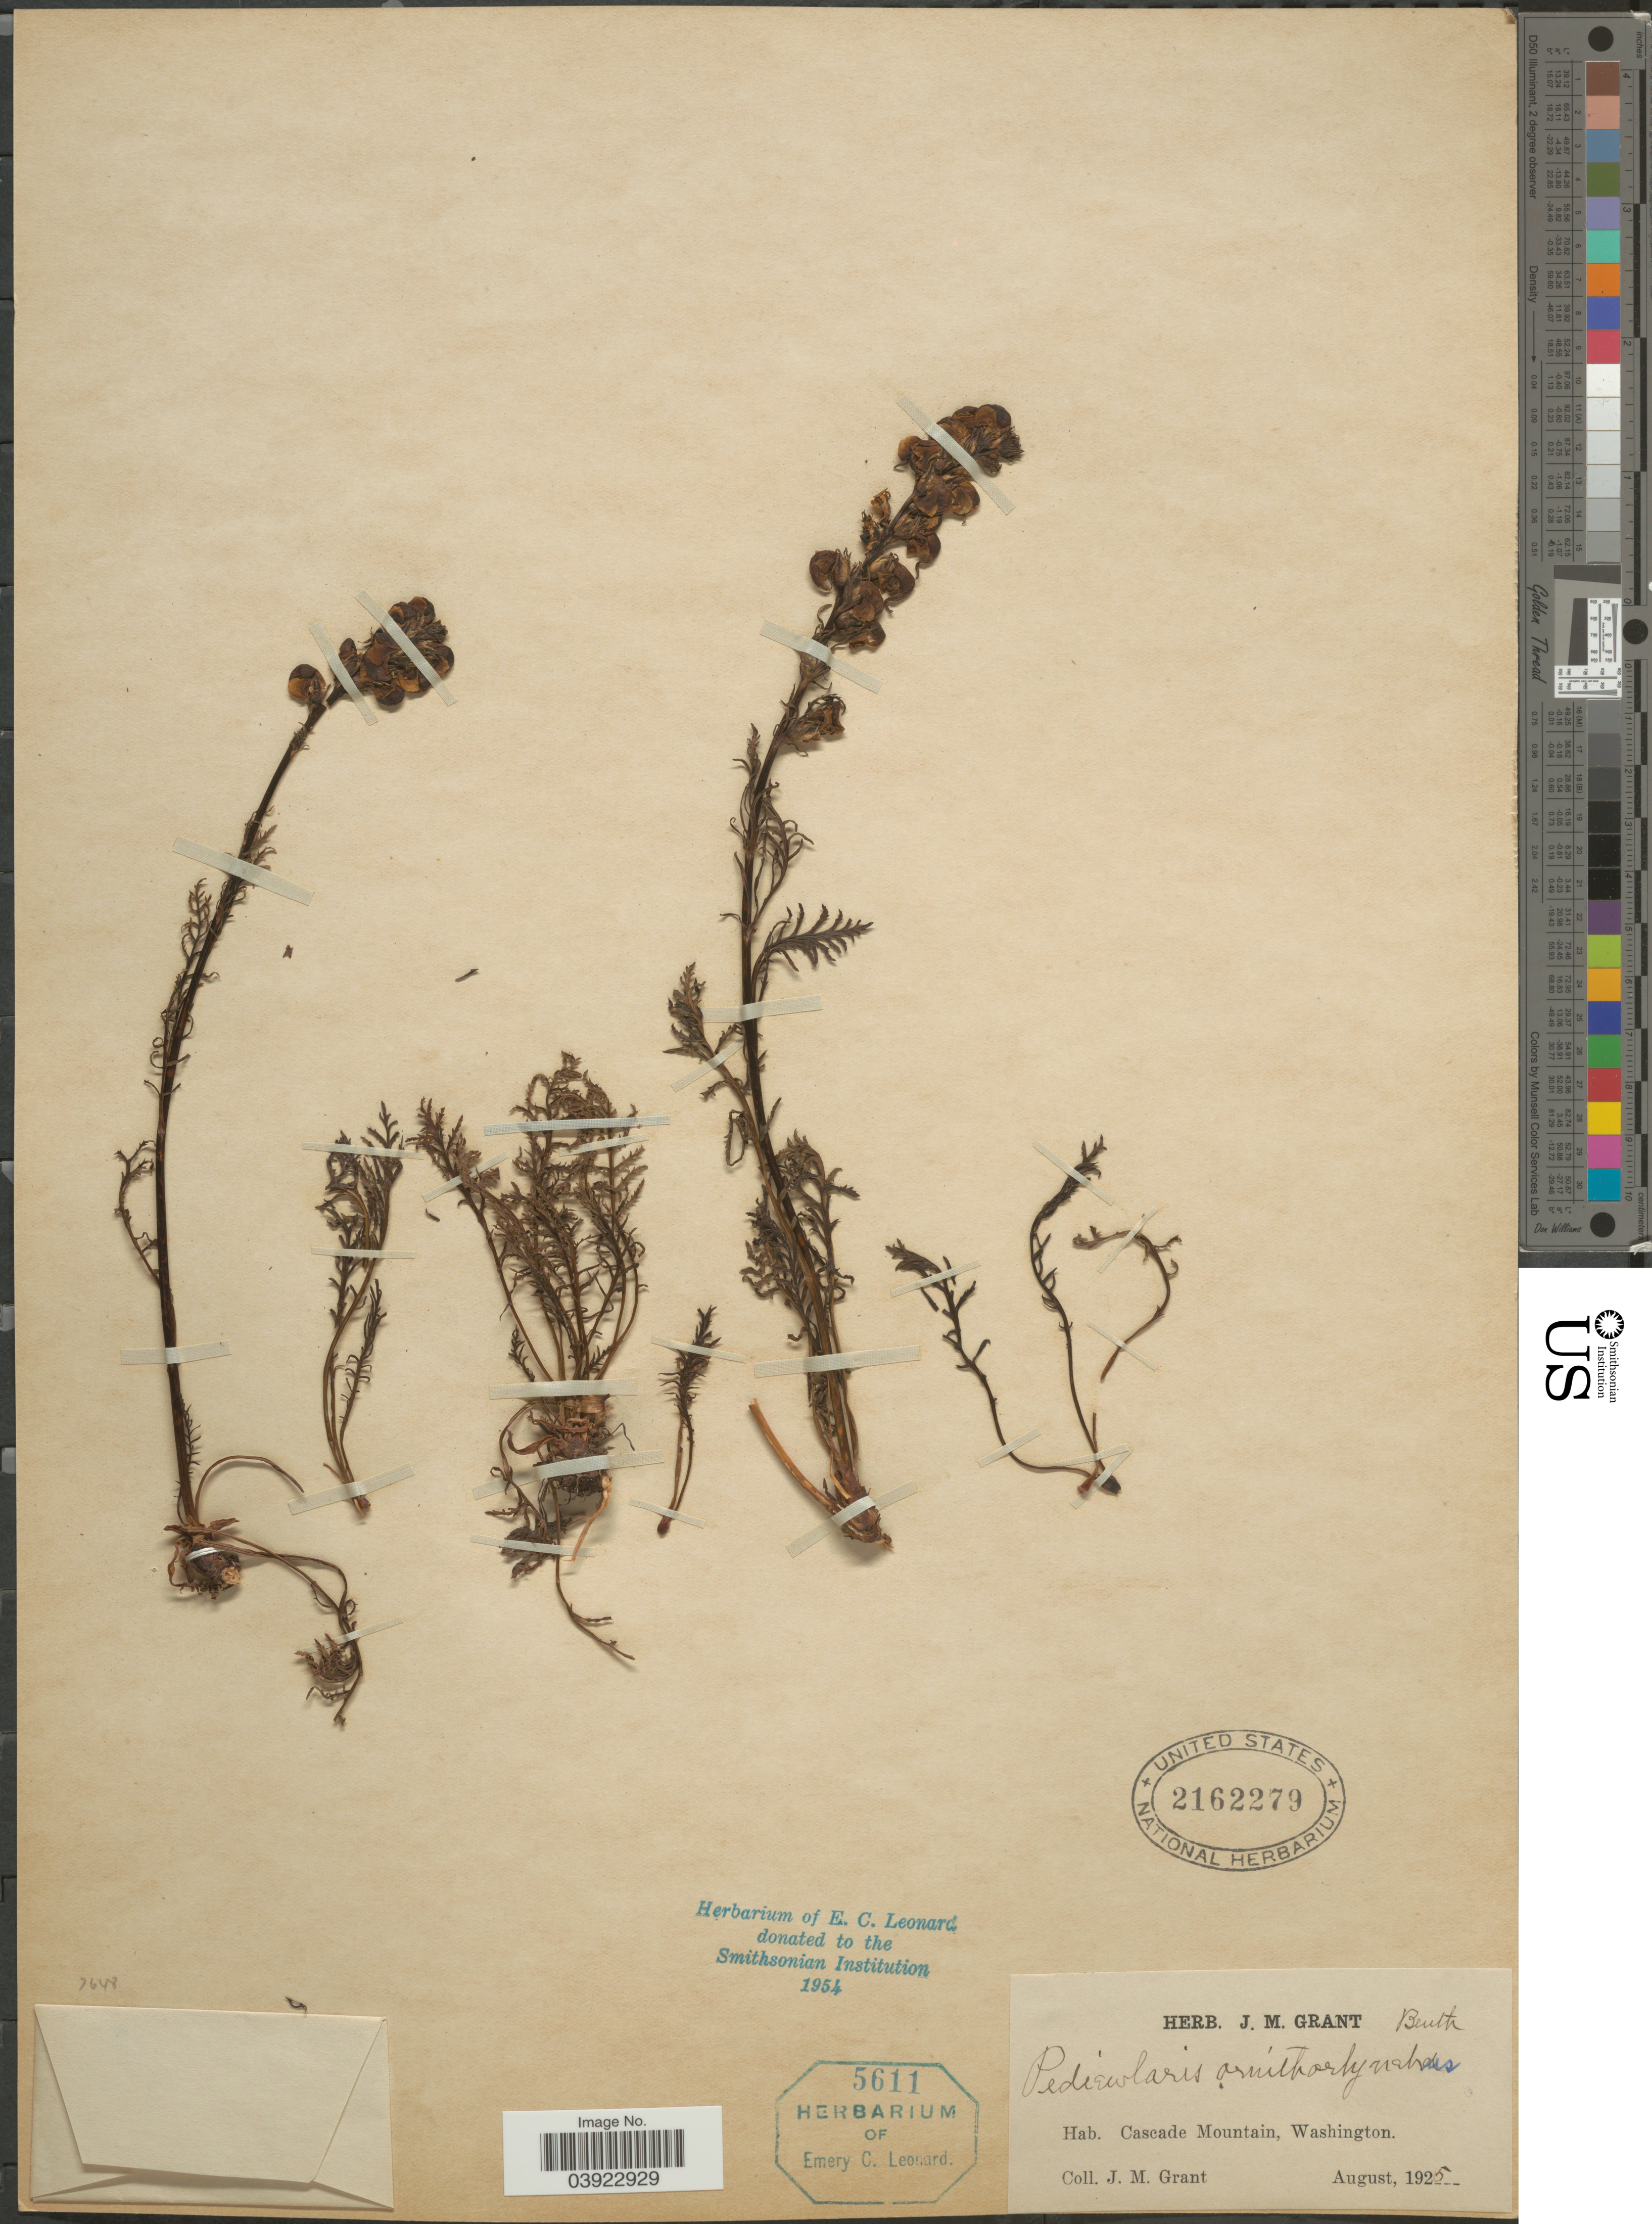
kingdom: Plantae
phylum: Tracheophyta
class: Magnoliopsida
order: Lamiales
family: Orobanchaceae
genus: Pedicularis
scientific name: Pedicularis ornithorhyncha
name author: Benth.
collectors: J. M. Grant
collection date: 1925-08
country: United States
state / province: Washington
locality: Cascade Mountain.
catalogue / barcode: US 2162279